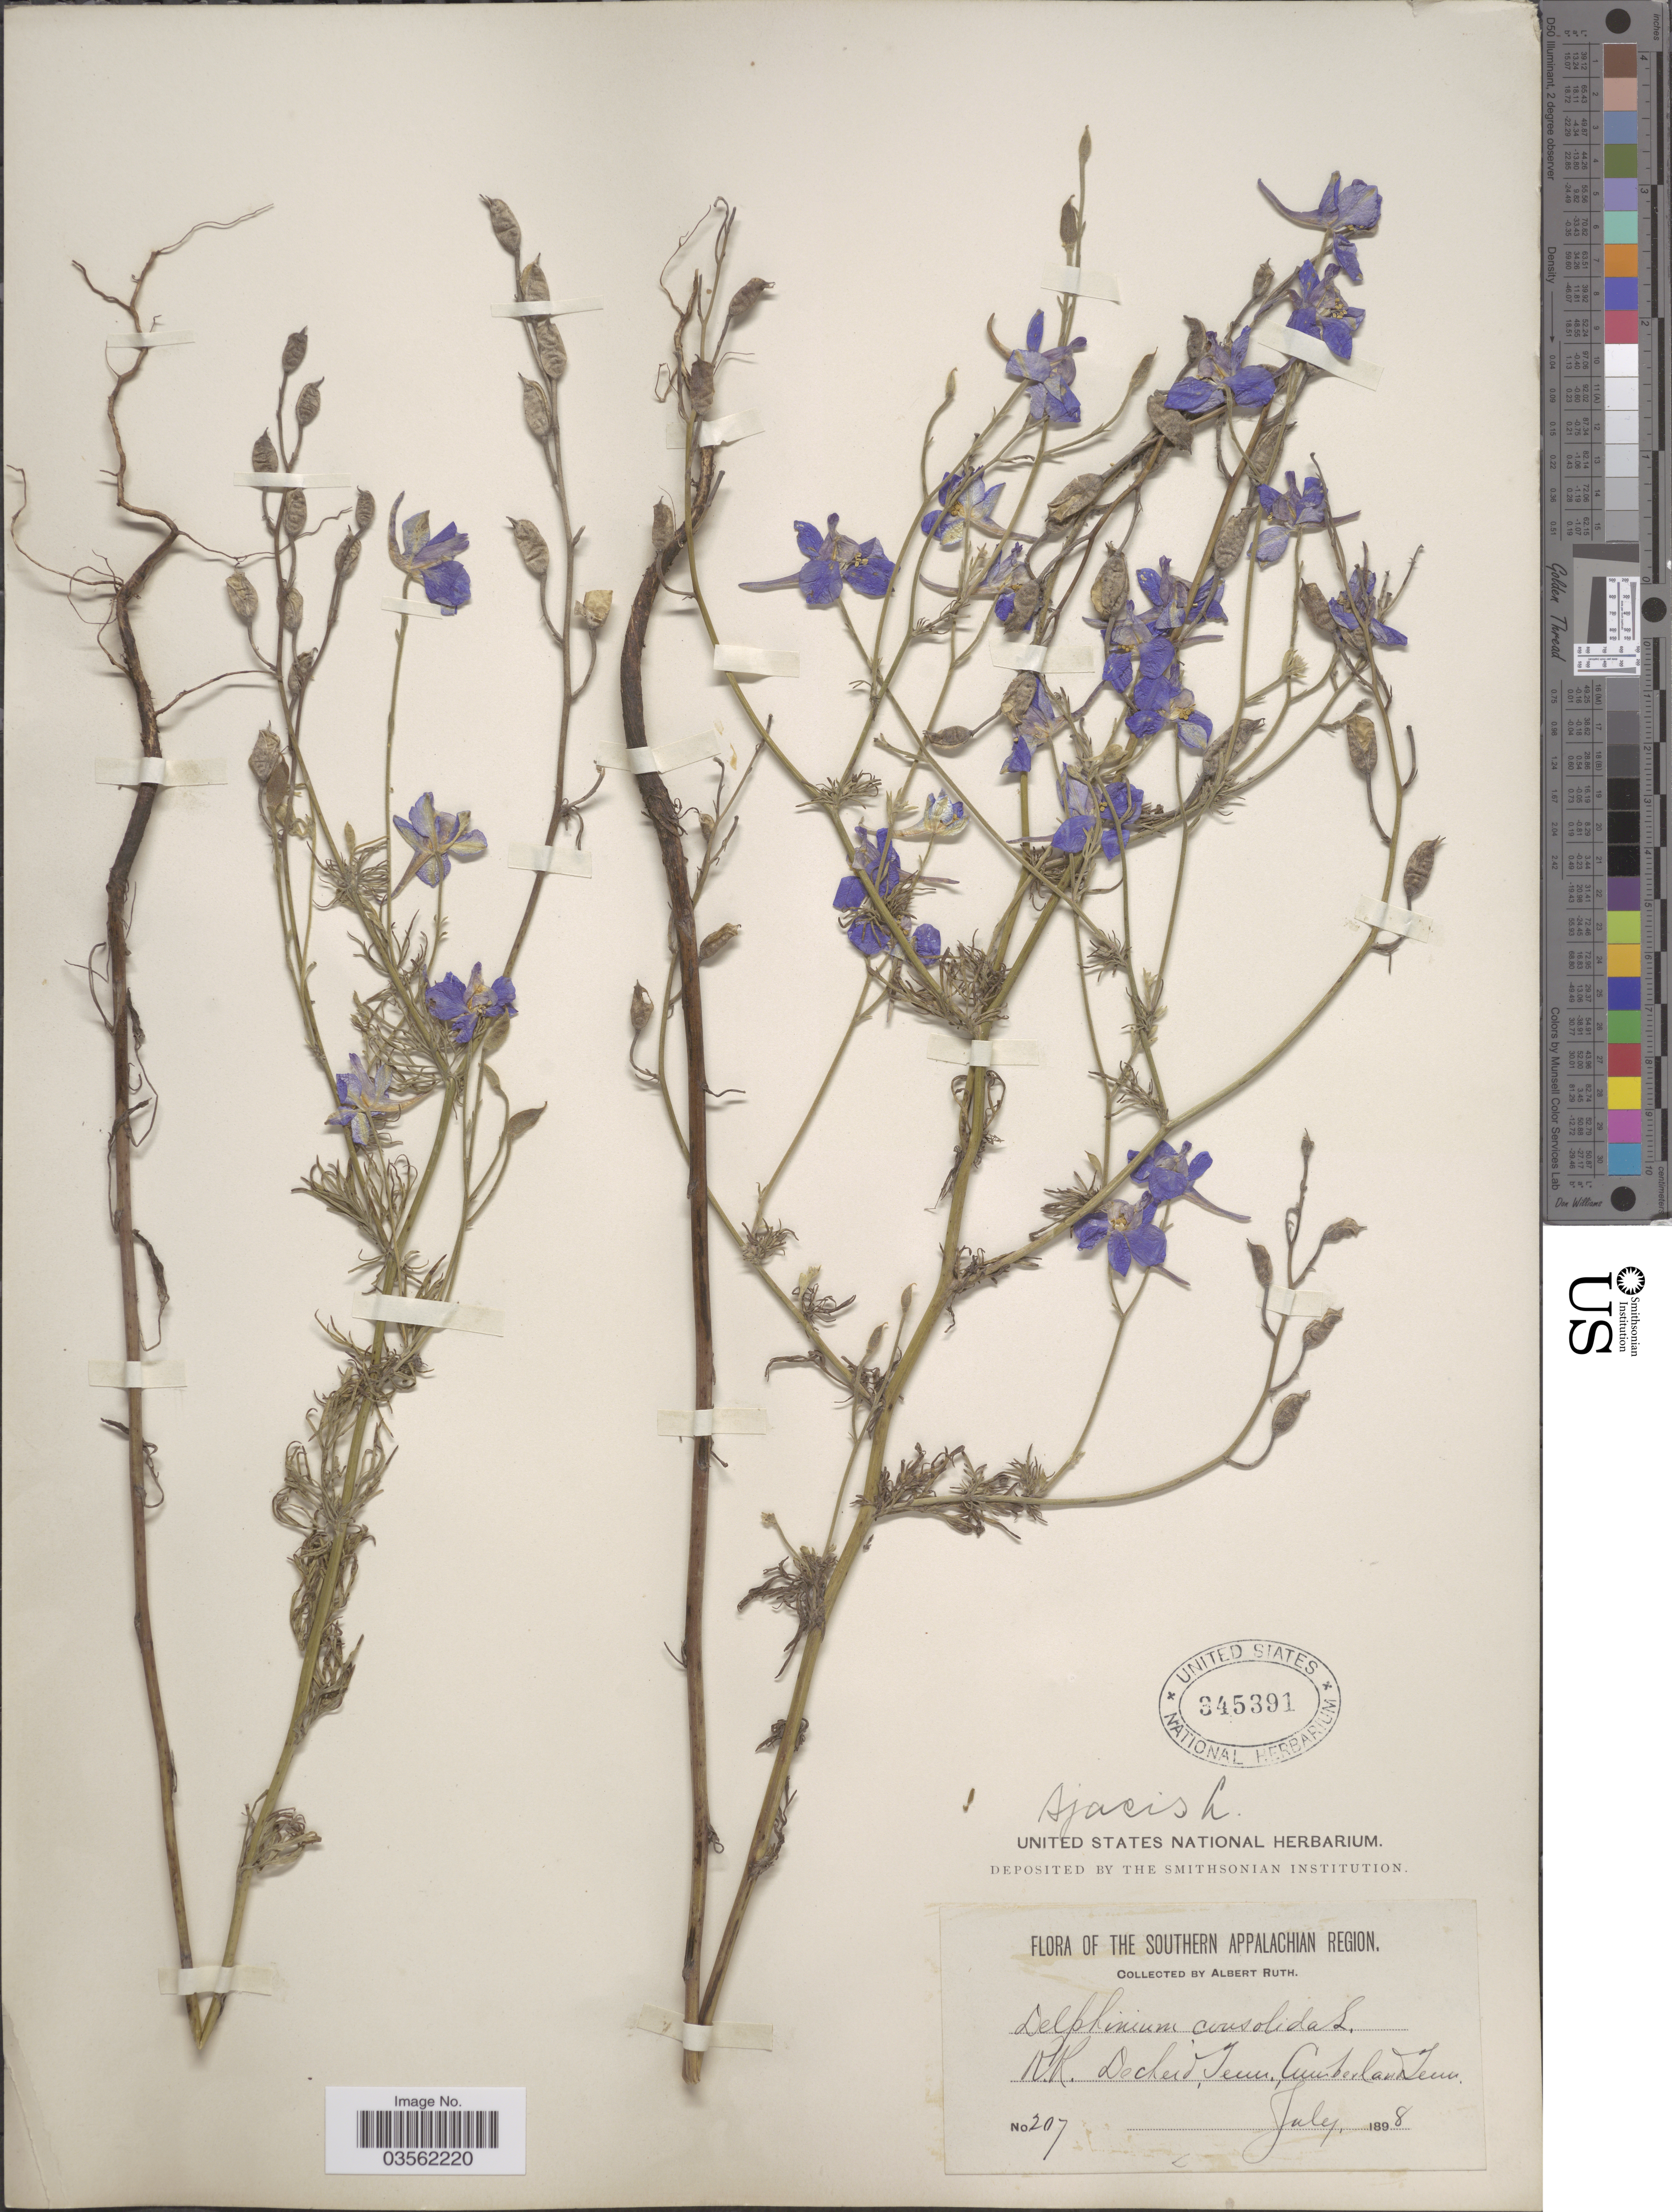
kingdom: Plantae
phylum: Tracheophyta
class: Magnoliopsida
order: Ranunculales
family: Ranunculaceae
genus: Delphinium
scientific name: Delphinium ajacis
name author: L.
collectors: A. Ruth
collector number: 207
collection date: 1898-07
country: United States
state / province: Tennessee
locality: The Southern Appalachian Region. R.R. Decherd. Cumberland.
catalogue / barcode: US 345391